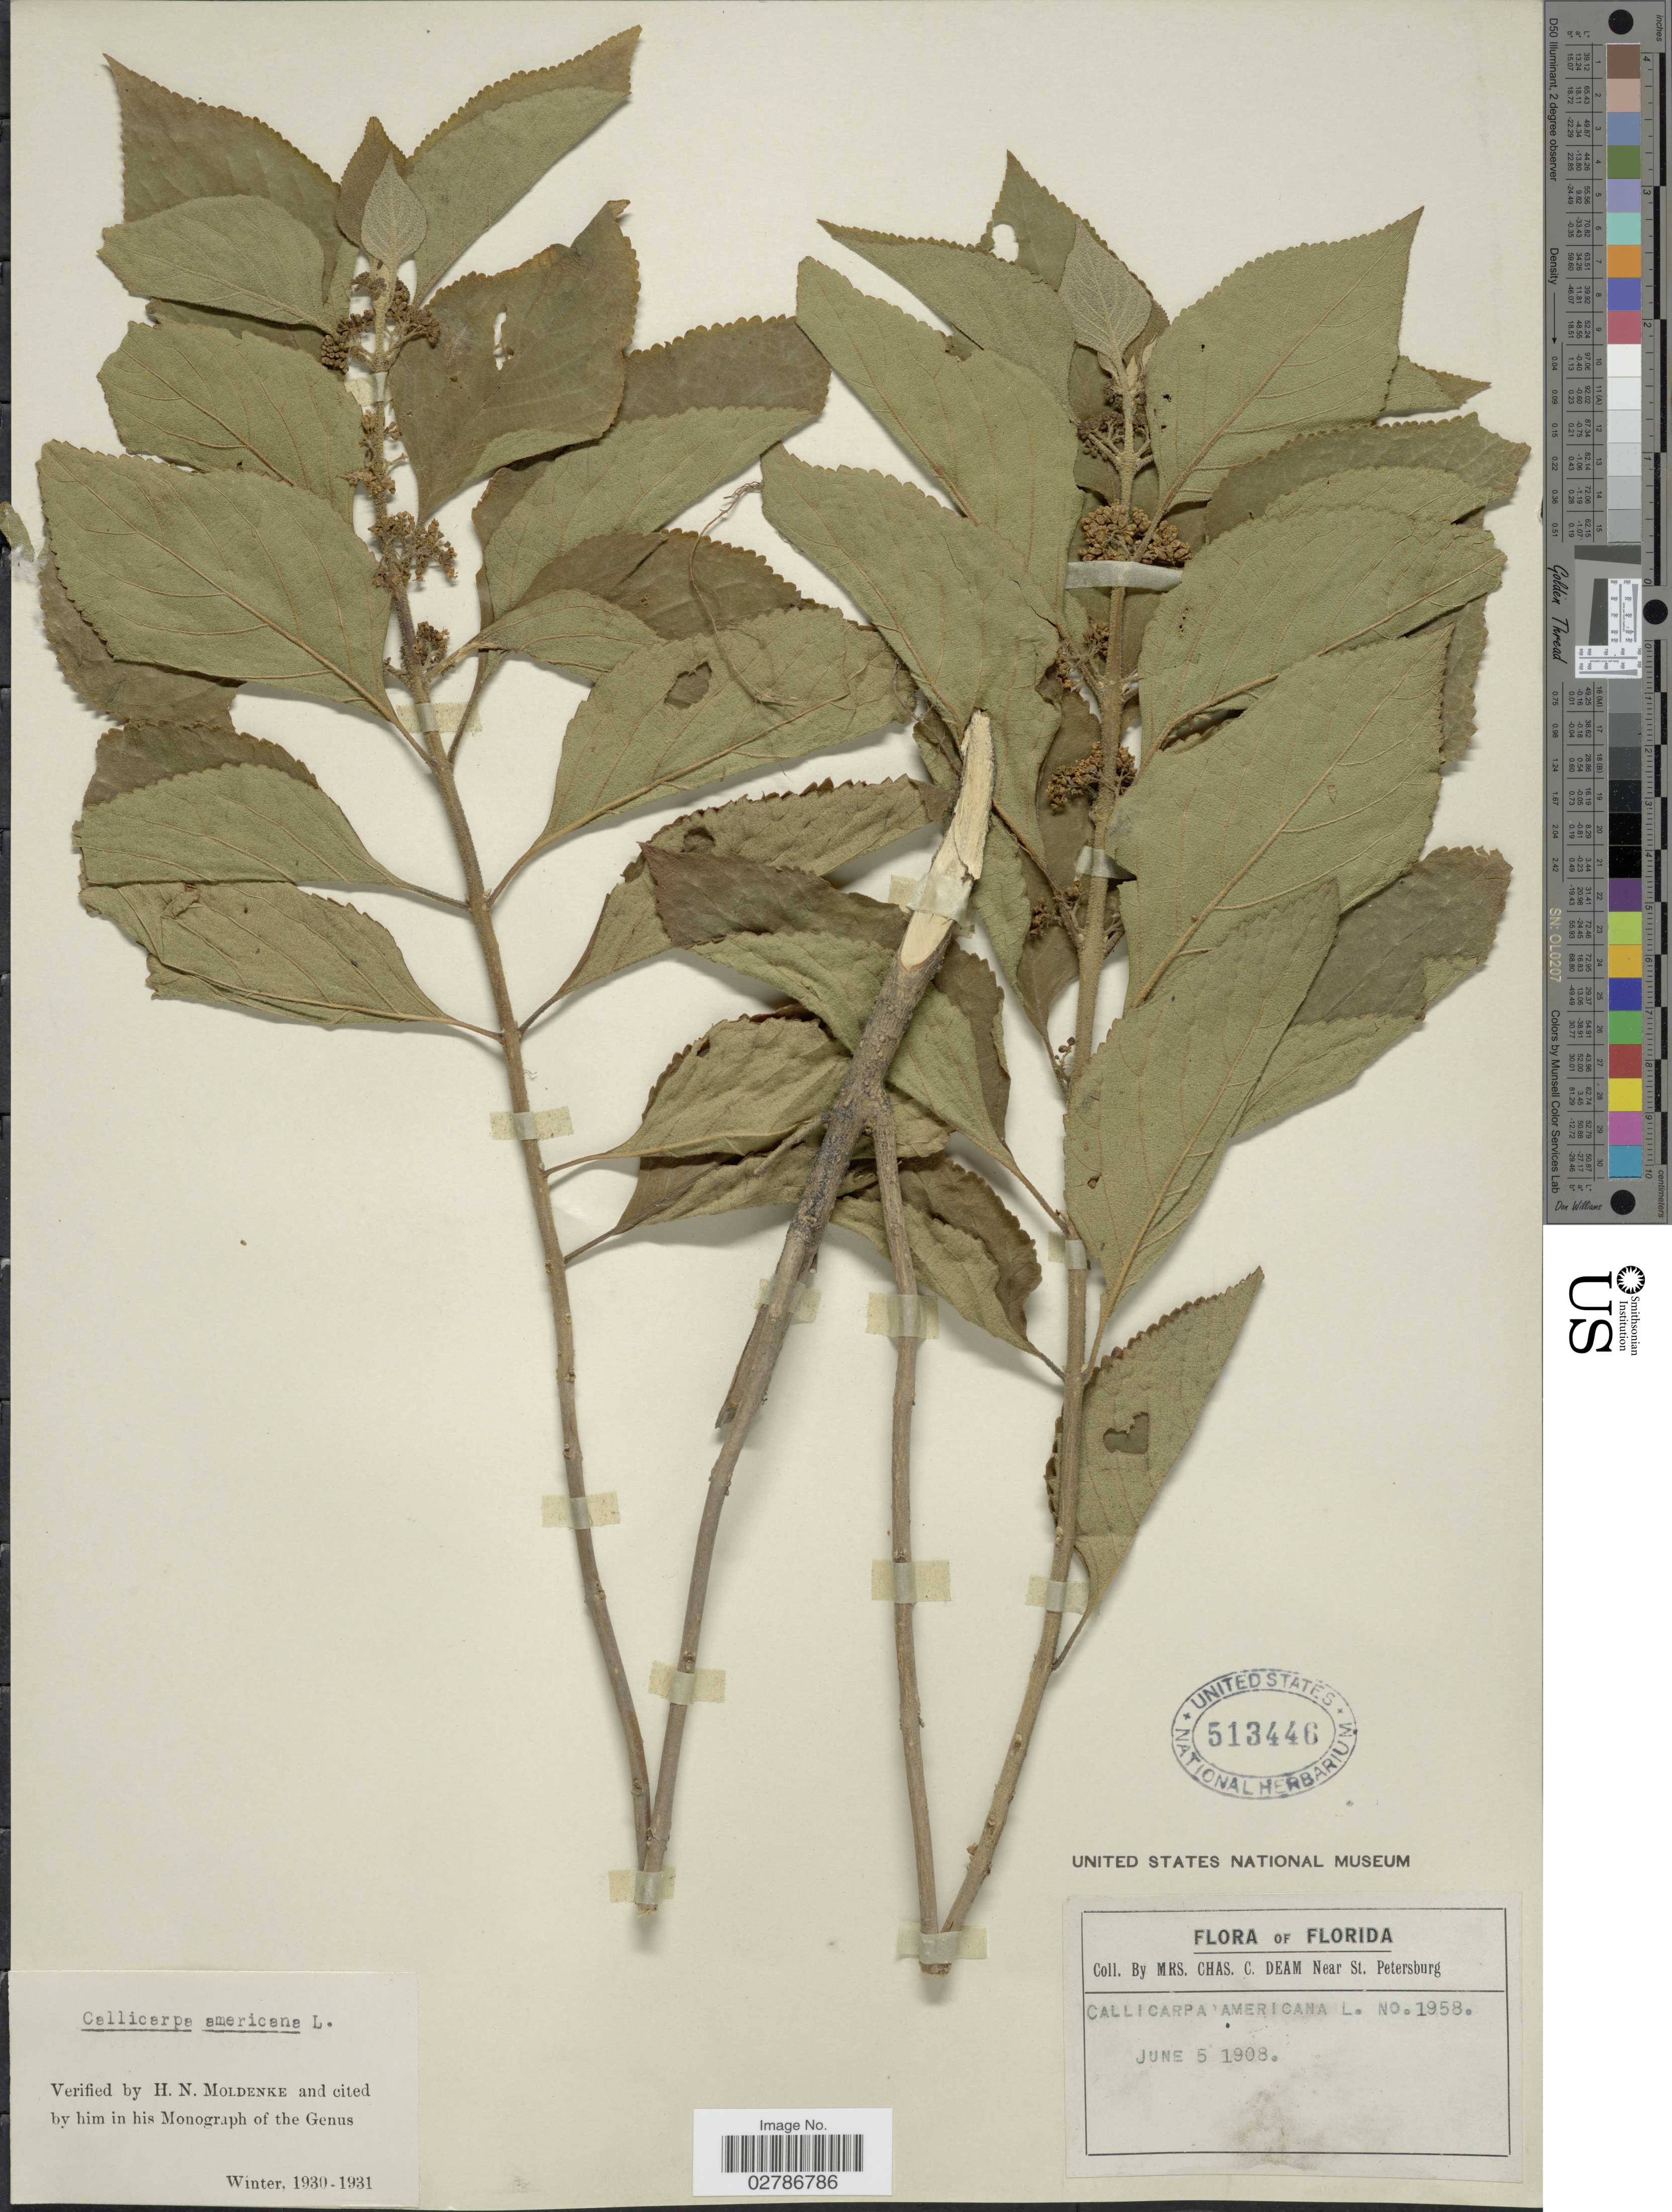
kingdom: Plantae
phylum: Tracheophyta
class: Magnoliopsida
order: Lamiales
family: Lamiaceae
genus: Callicarpa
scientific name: Callicarpa americana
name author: L.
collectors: C. Deam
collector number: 1958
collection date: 1908-06-05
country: United States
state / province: Florida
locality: Near St. Petersburg.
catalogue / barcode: US 513446